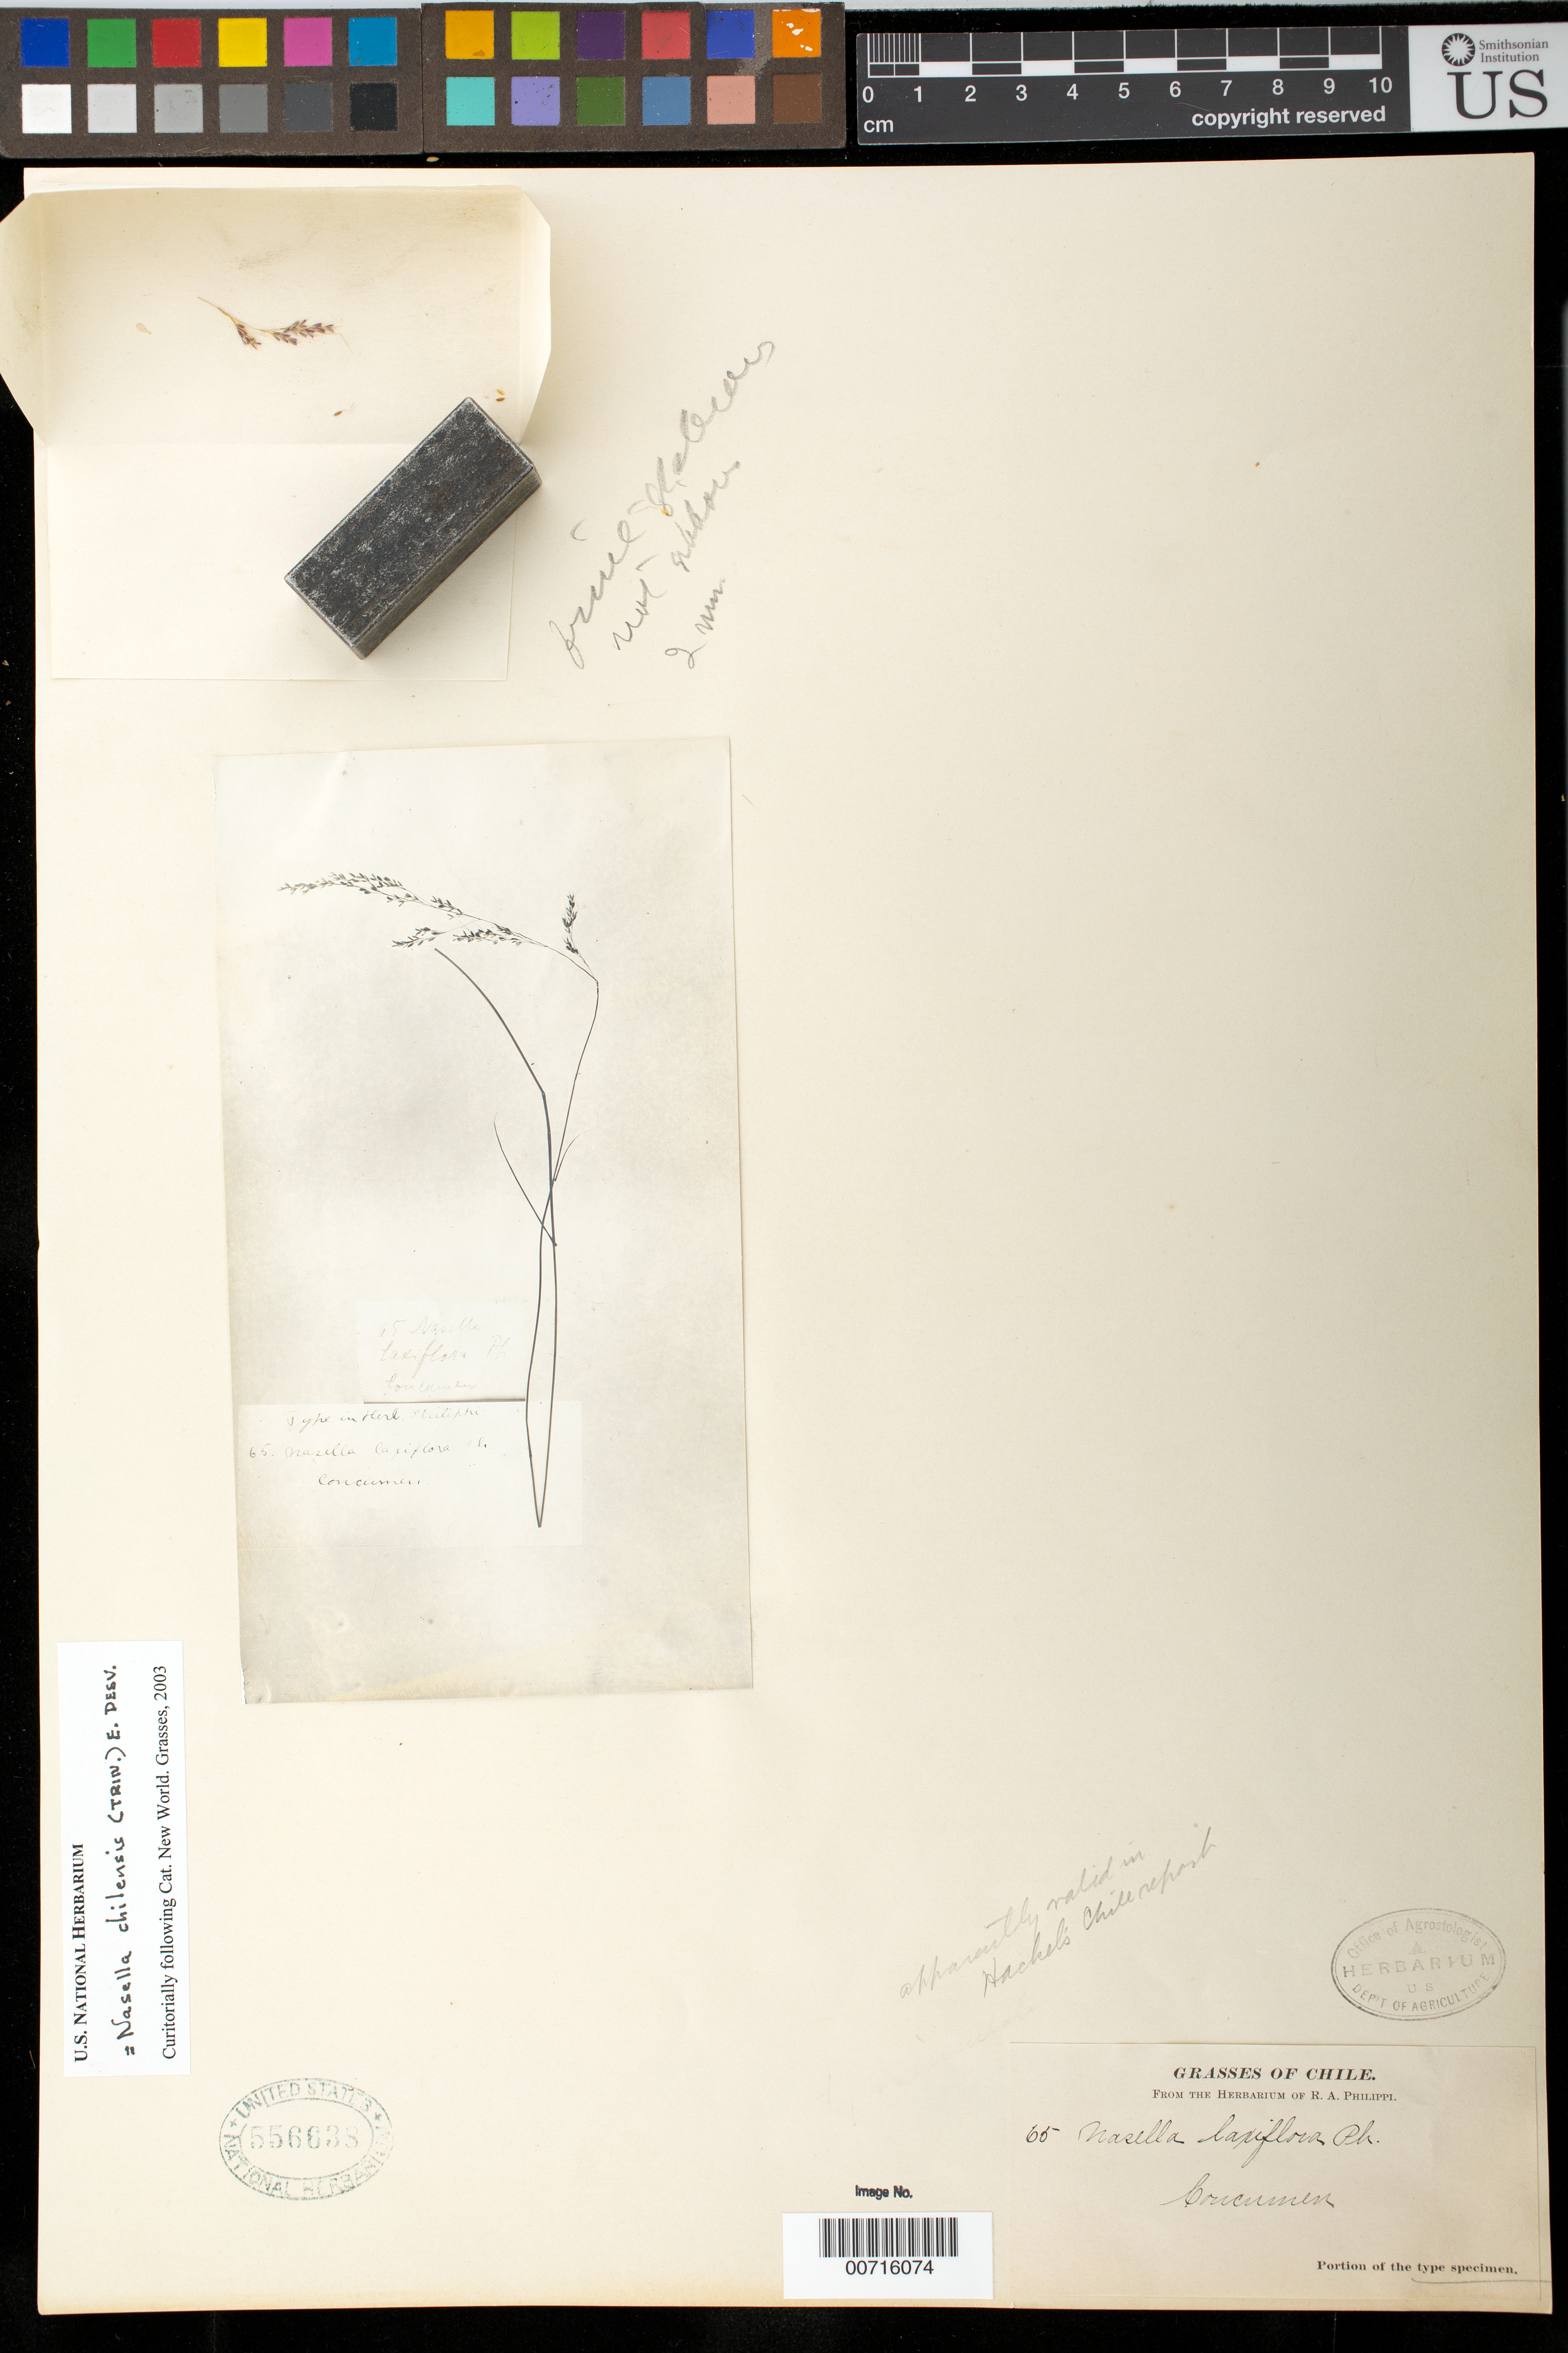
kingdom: Plantae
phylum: Tracheophyta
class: Liliopsida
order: Poales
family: Poaceae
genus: Nassella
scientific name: Nassella laxiflora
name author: Phil.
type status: Type Collection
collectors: ex. herb. R.A. Philippi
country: Chile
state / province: Coquimbo (IV)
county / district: Choapa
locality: Concumen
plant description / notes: Photograph and fragmentary material of type specimen ex herb. R.A. Philippi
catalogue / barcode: US 556638